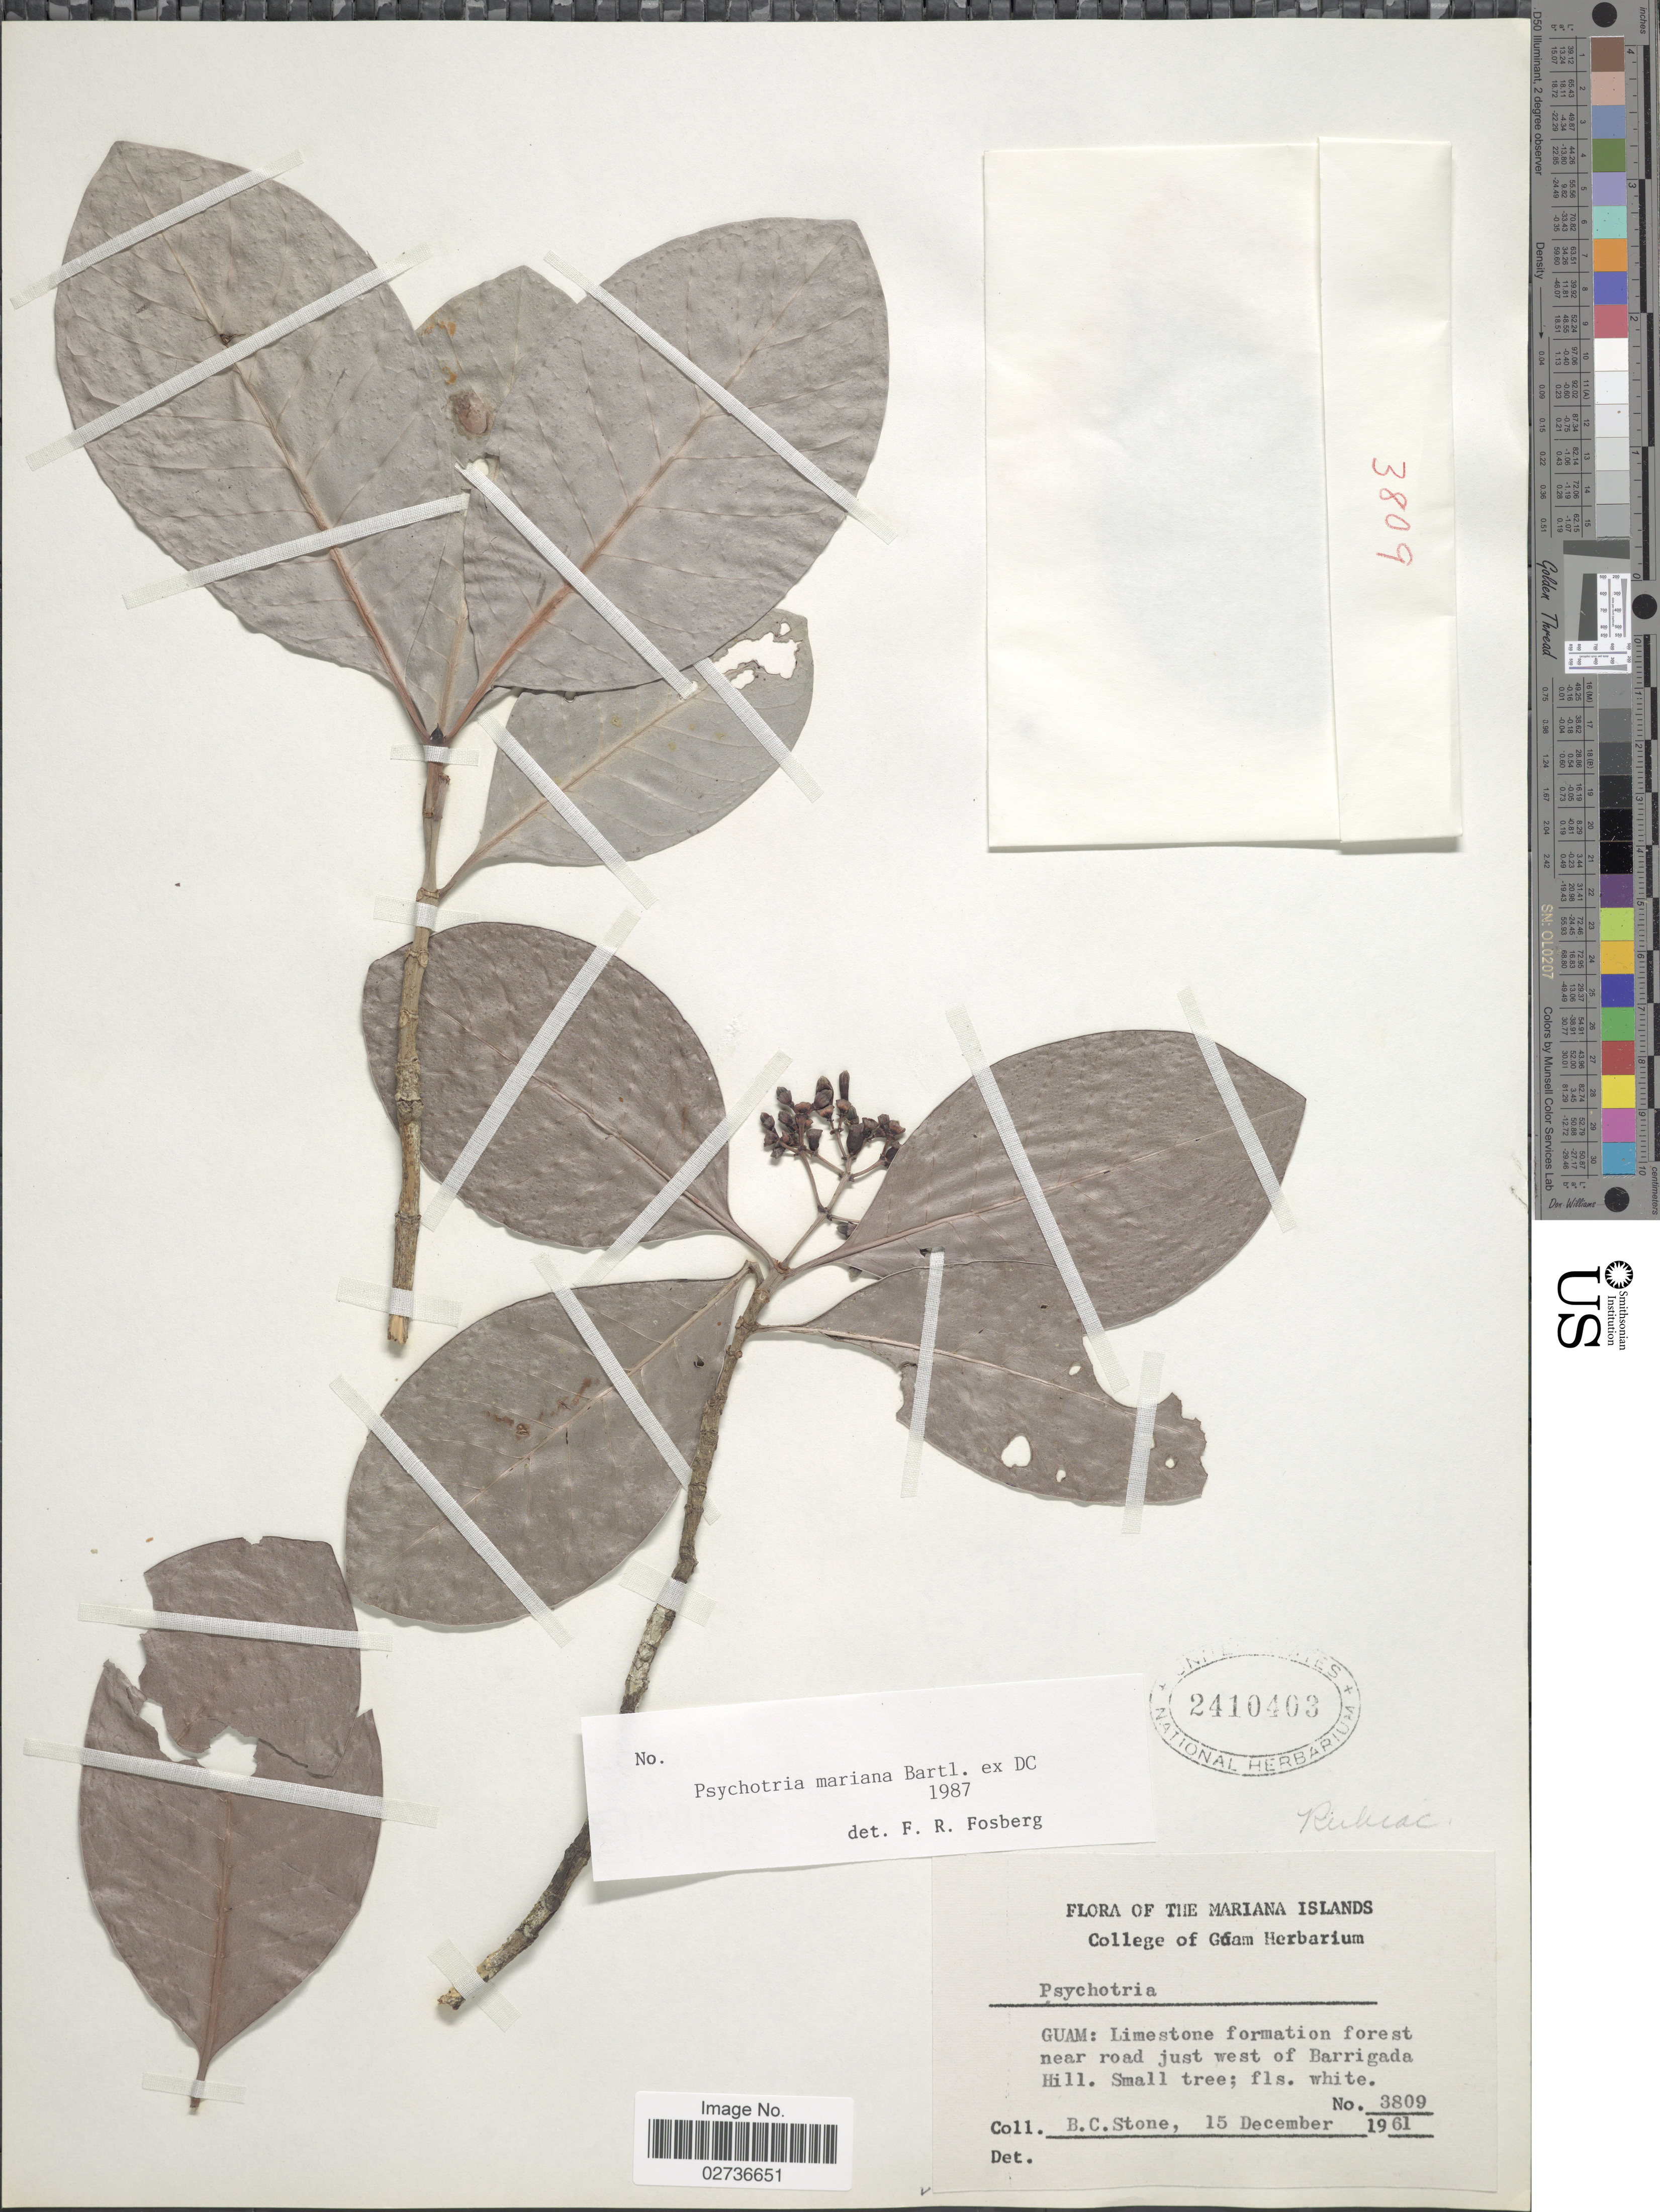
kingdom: Plantae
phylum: Tracheophyta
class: Magnoliopsida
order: Gentianales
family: Rubiaceae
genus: Psychotria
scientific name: Psychotria mariana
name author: Bartl. ex DC.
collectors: B. C. Stone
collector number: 3809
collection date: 1961-12-15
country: Guam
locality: The Mariana Islands, Guam: Limestone formation forest near road just west of Barrigada Hill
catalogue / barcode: US 2410403